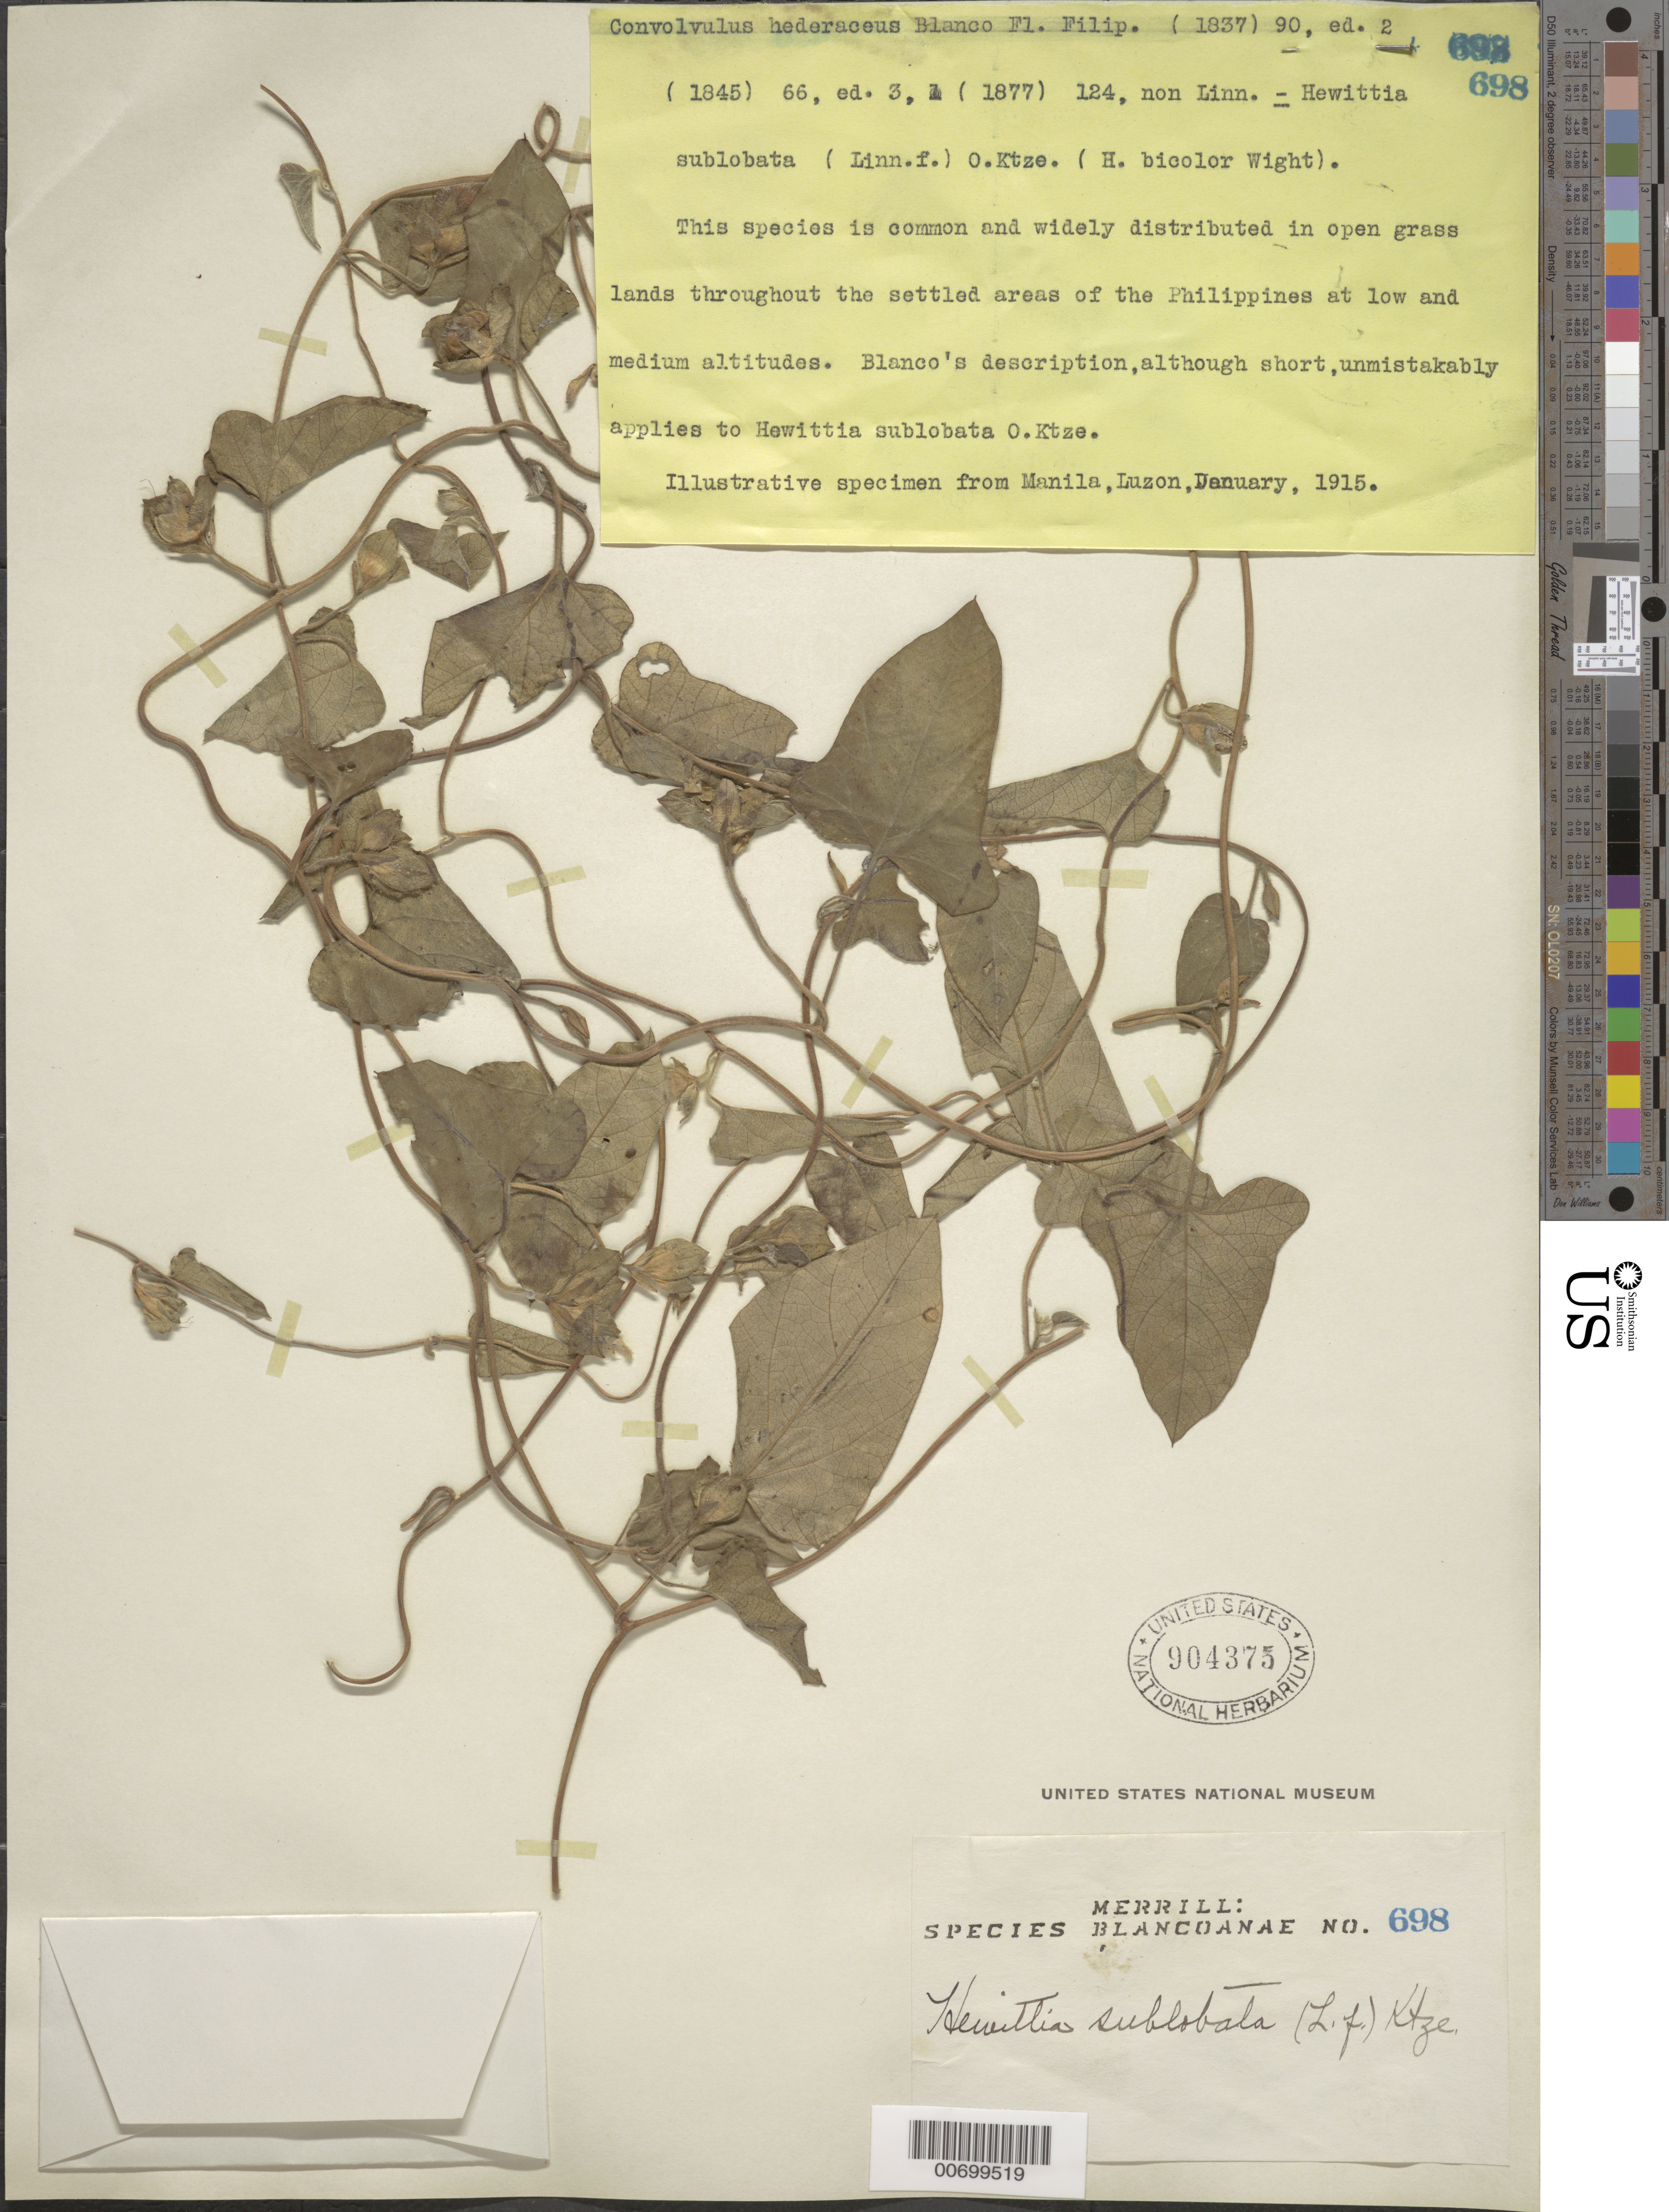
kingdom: Plantae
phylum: Tracheophyta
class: Magnoliopsida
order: Solanales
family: Convolvulaceae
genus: Hewittia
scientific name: Hewittia malabarica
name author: (L.) Suresh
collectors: E. D. Merrill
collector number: Sp. Blancoan. 0698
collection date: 1915-01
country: Philippines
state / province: National Capital Region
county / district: Manila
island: Luzon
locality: Manila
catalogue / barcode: US 904375A